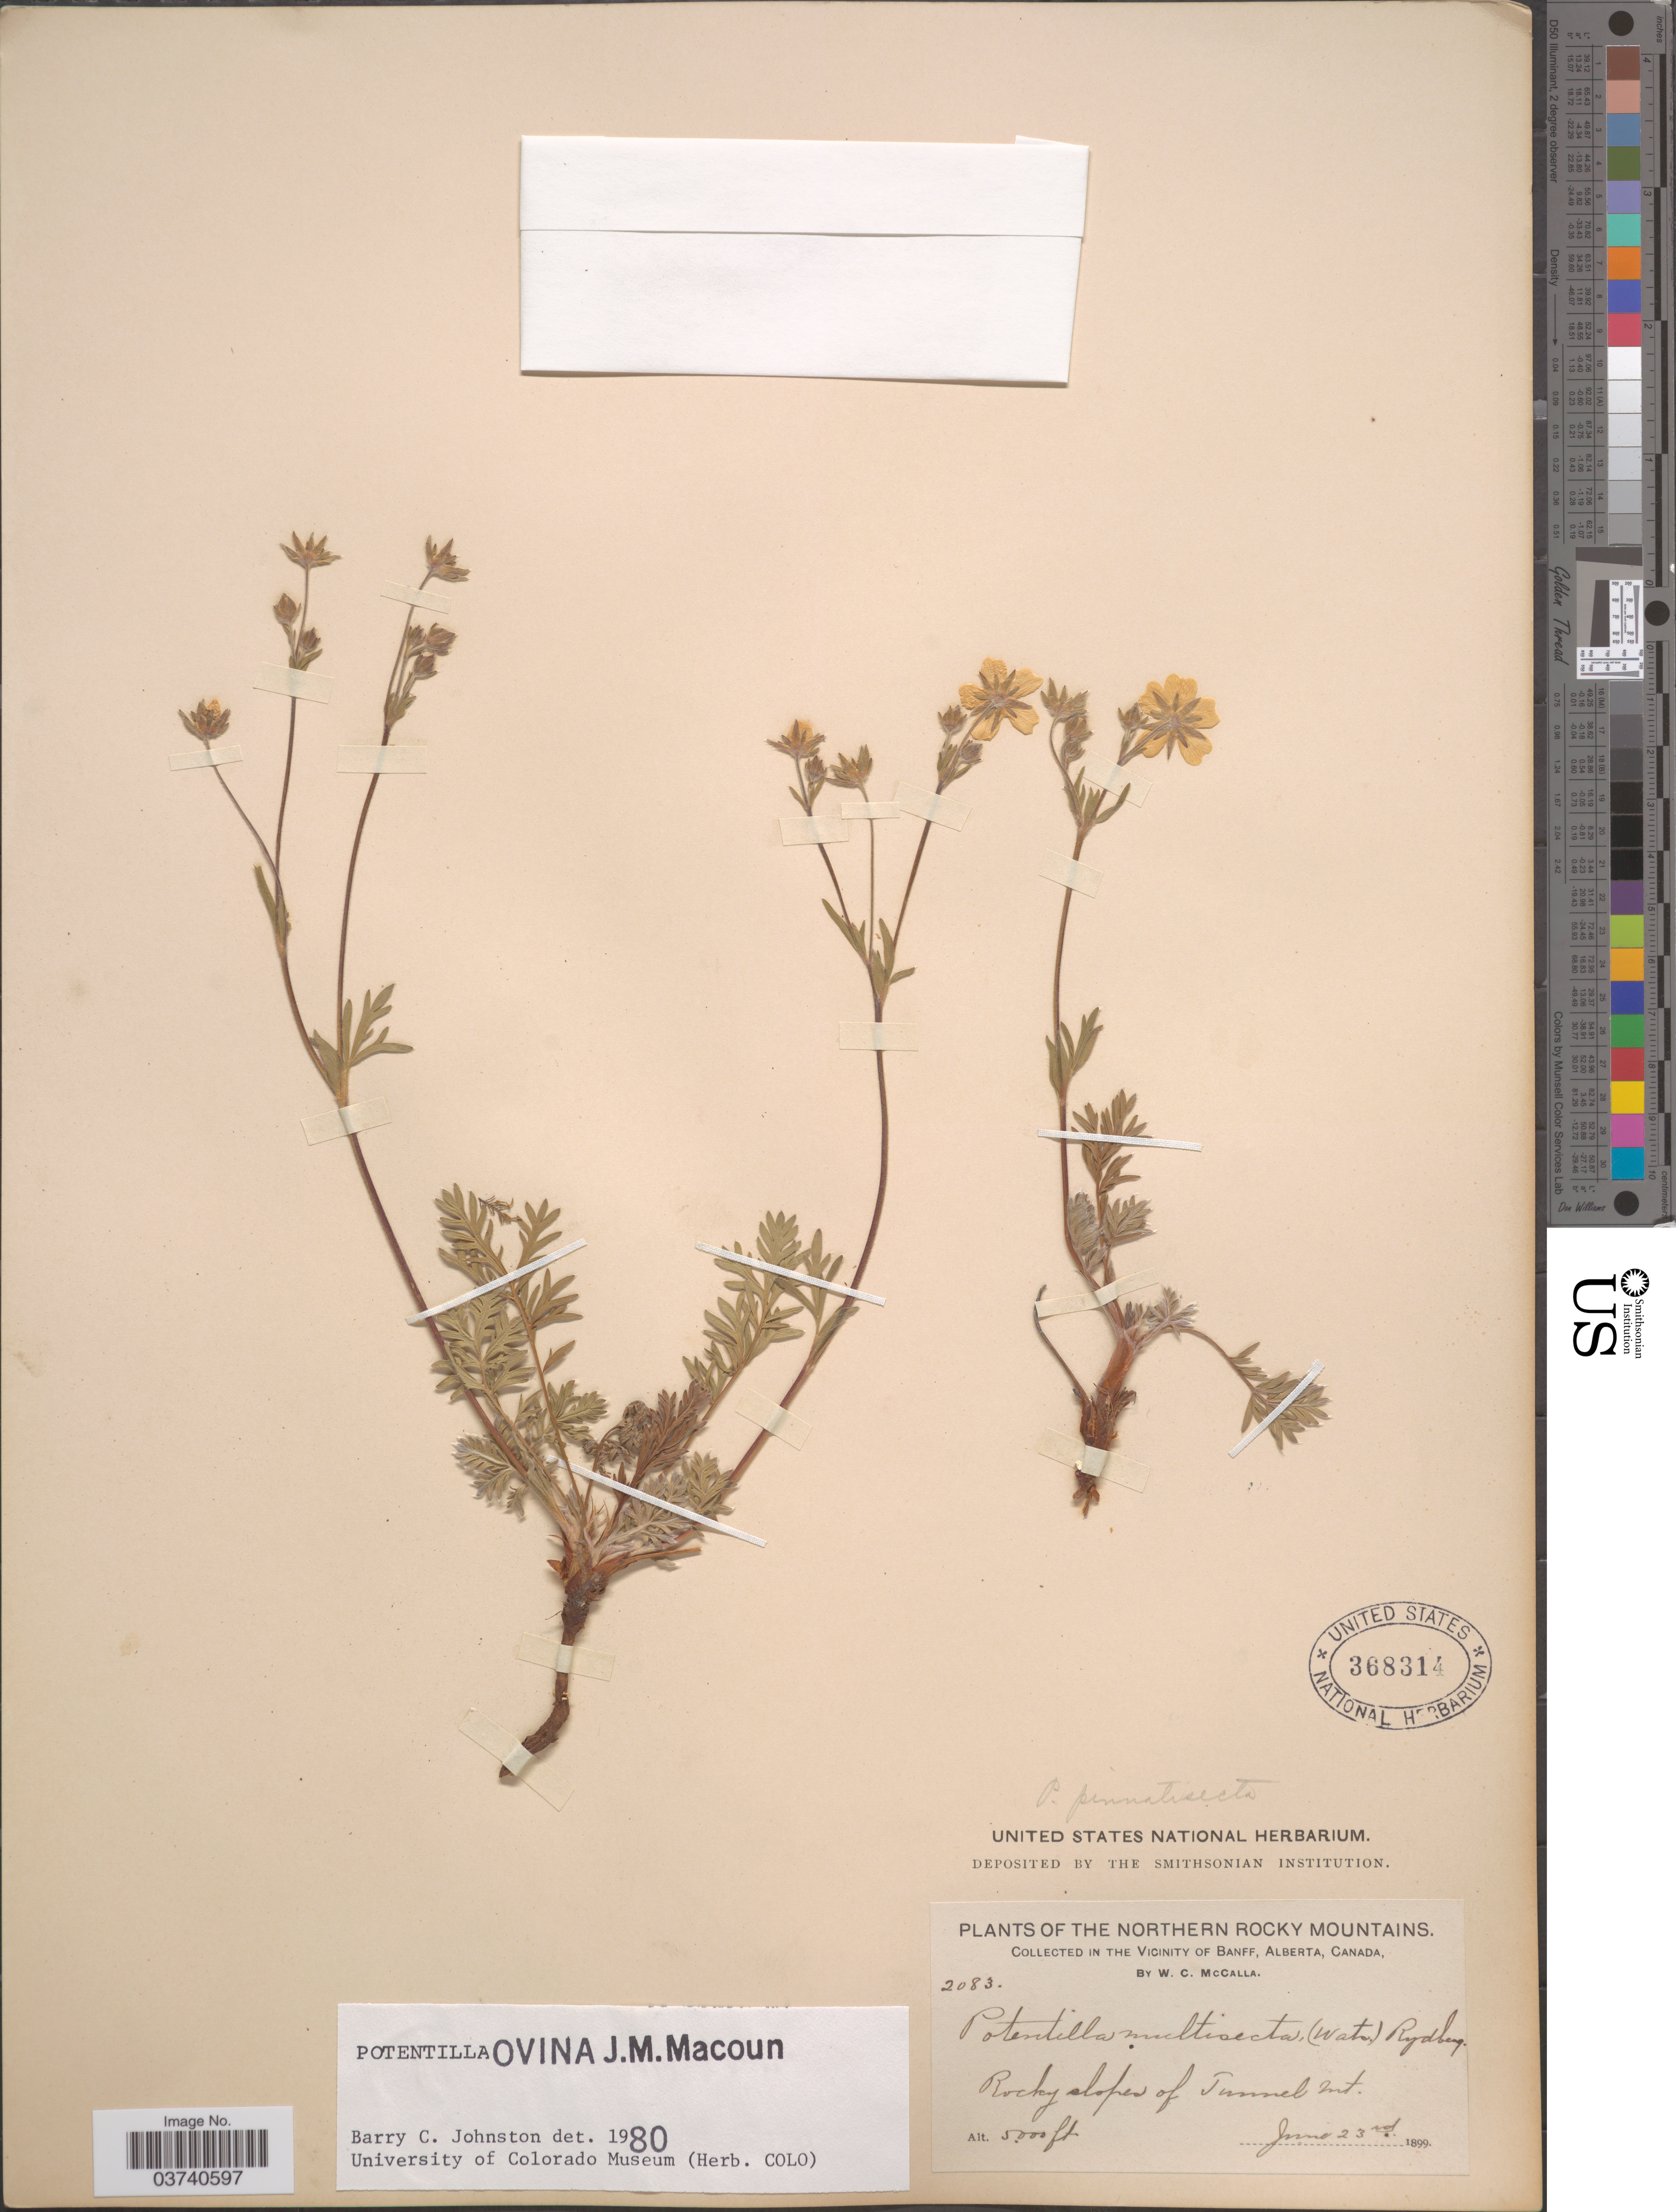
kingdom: Plantae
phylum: Tracheophyta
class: Magnoliopsida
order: Rosales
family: Rosaceae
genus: Potentilla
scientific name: Potentilla ovina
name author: Macoun ex J.M. Macoun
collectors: W. McCalla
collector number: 2083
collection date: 1899-06-23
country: Canada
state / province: Alberta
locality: Northern Rocky Mountains. Vicinity of Banff. Rocky slopes of Tunnel Mt.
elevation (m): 1524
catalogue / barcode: US 368314